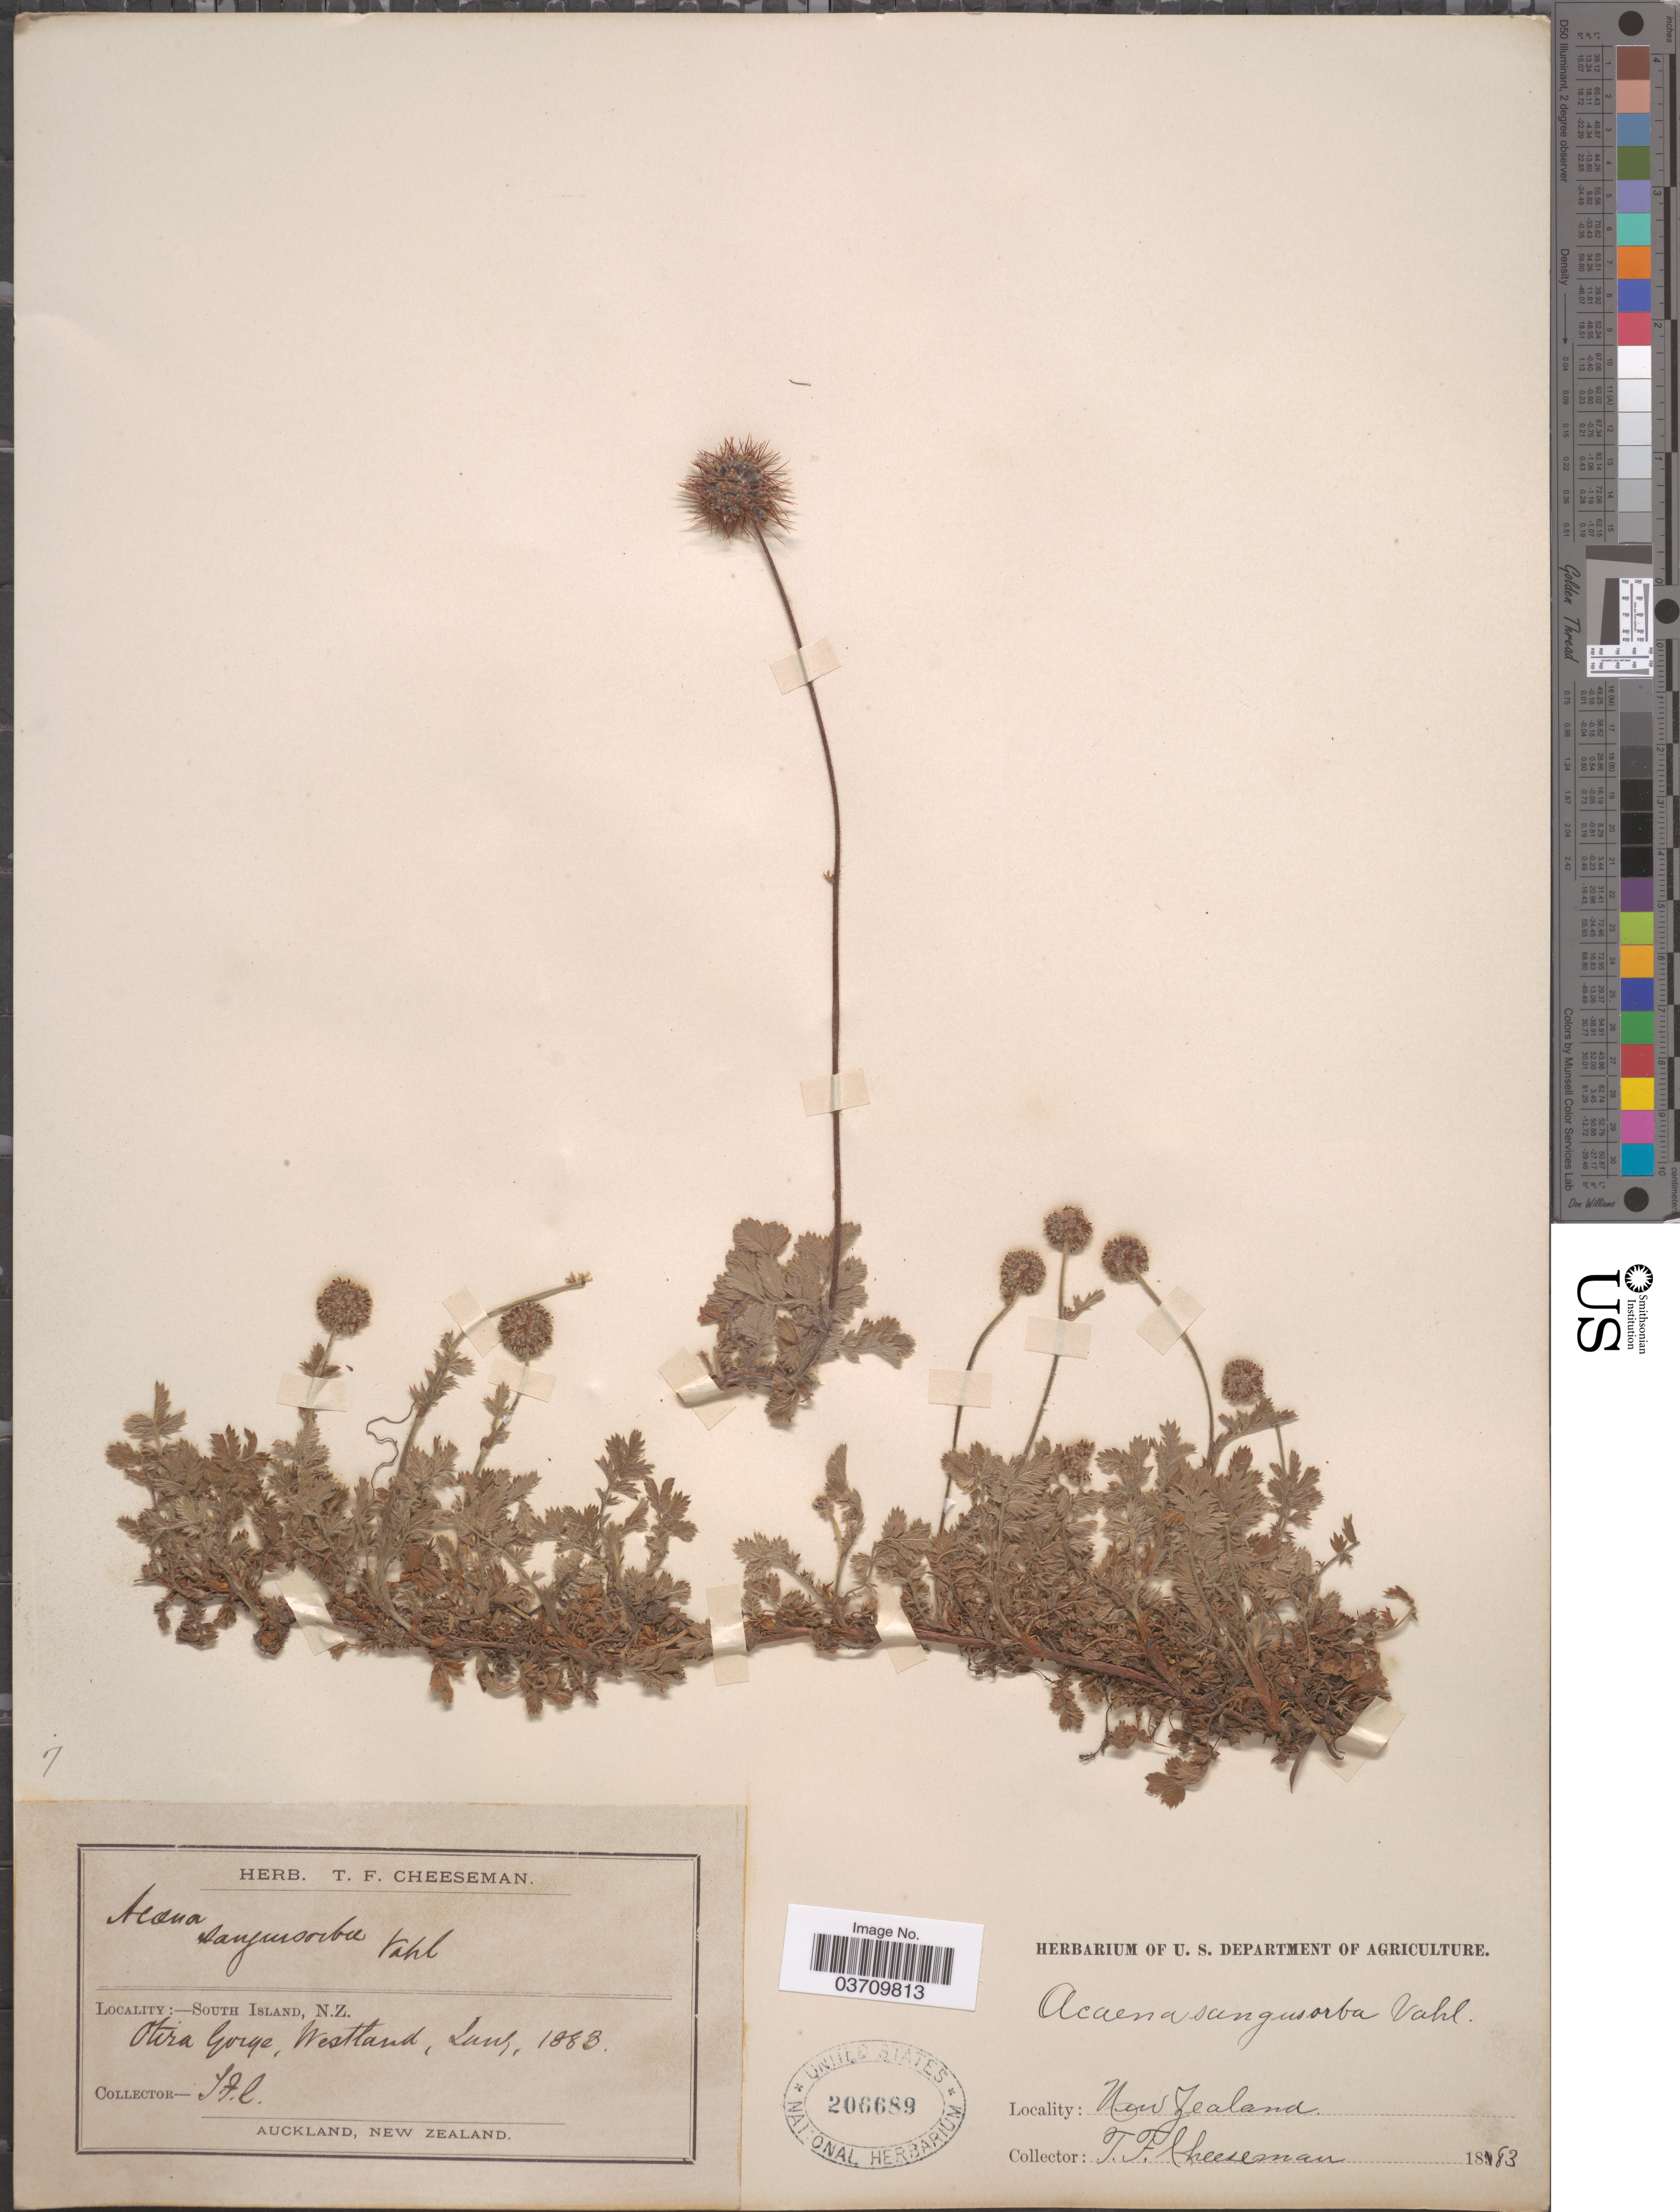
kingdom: Plantae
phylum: Tracheophyta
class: Magnoliopsida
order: Rosales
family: Rosaceae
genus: Acaena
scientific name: Acaena sanguisorbae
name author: Vahl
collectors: T. F. Cheeseman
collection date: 1883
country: New Zealand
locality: South Island. Otira Gorge, Westland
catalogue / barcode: US 206689